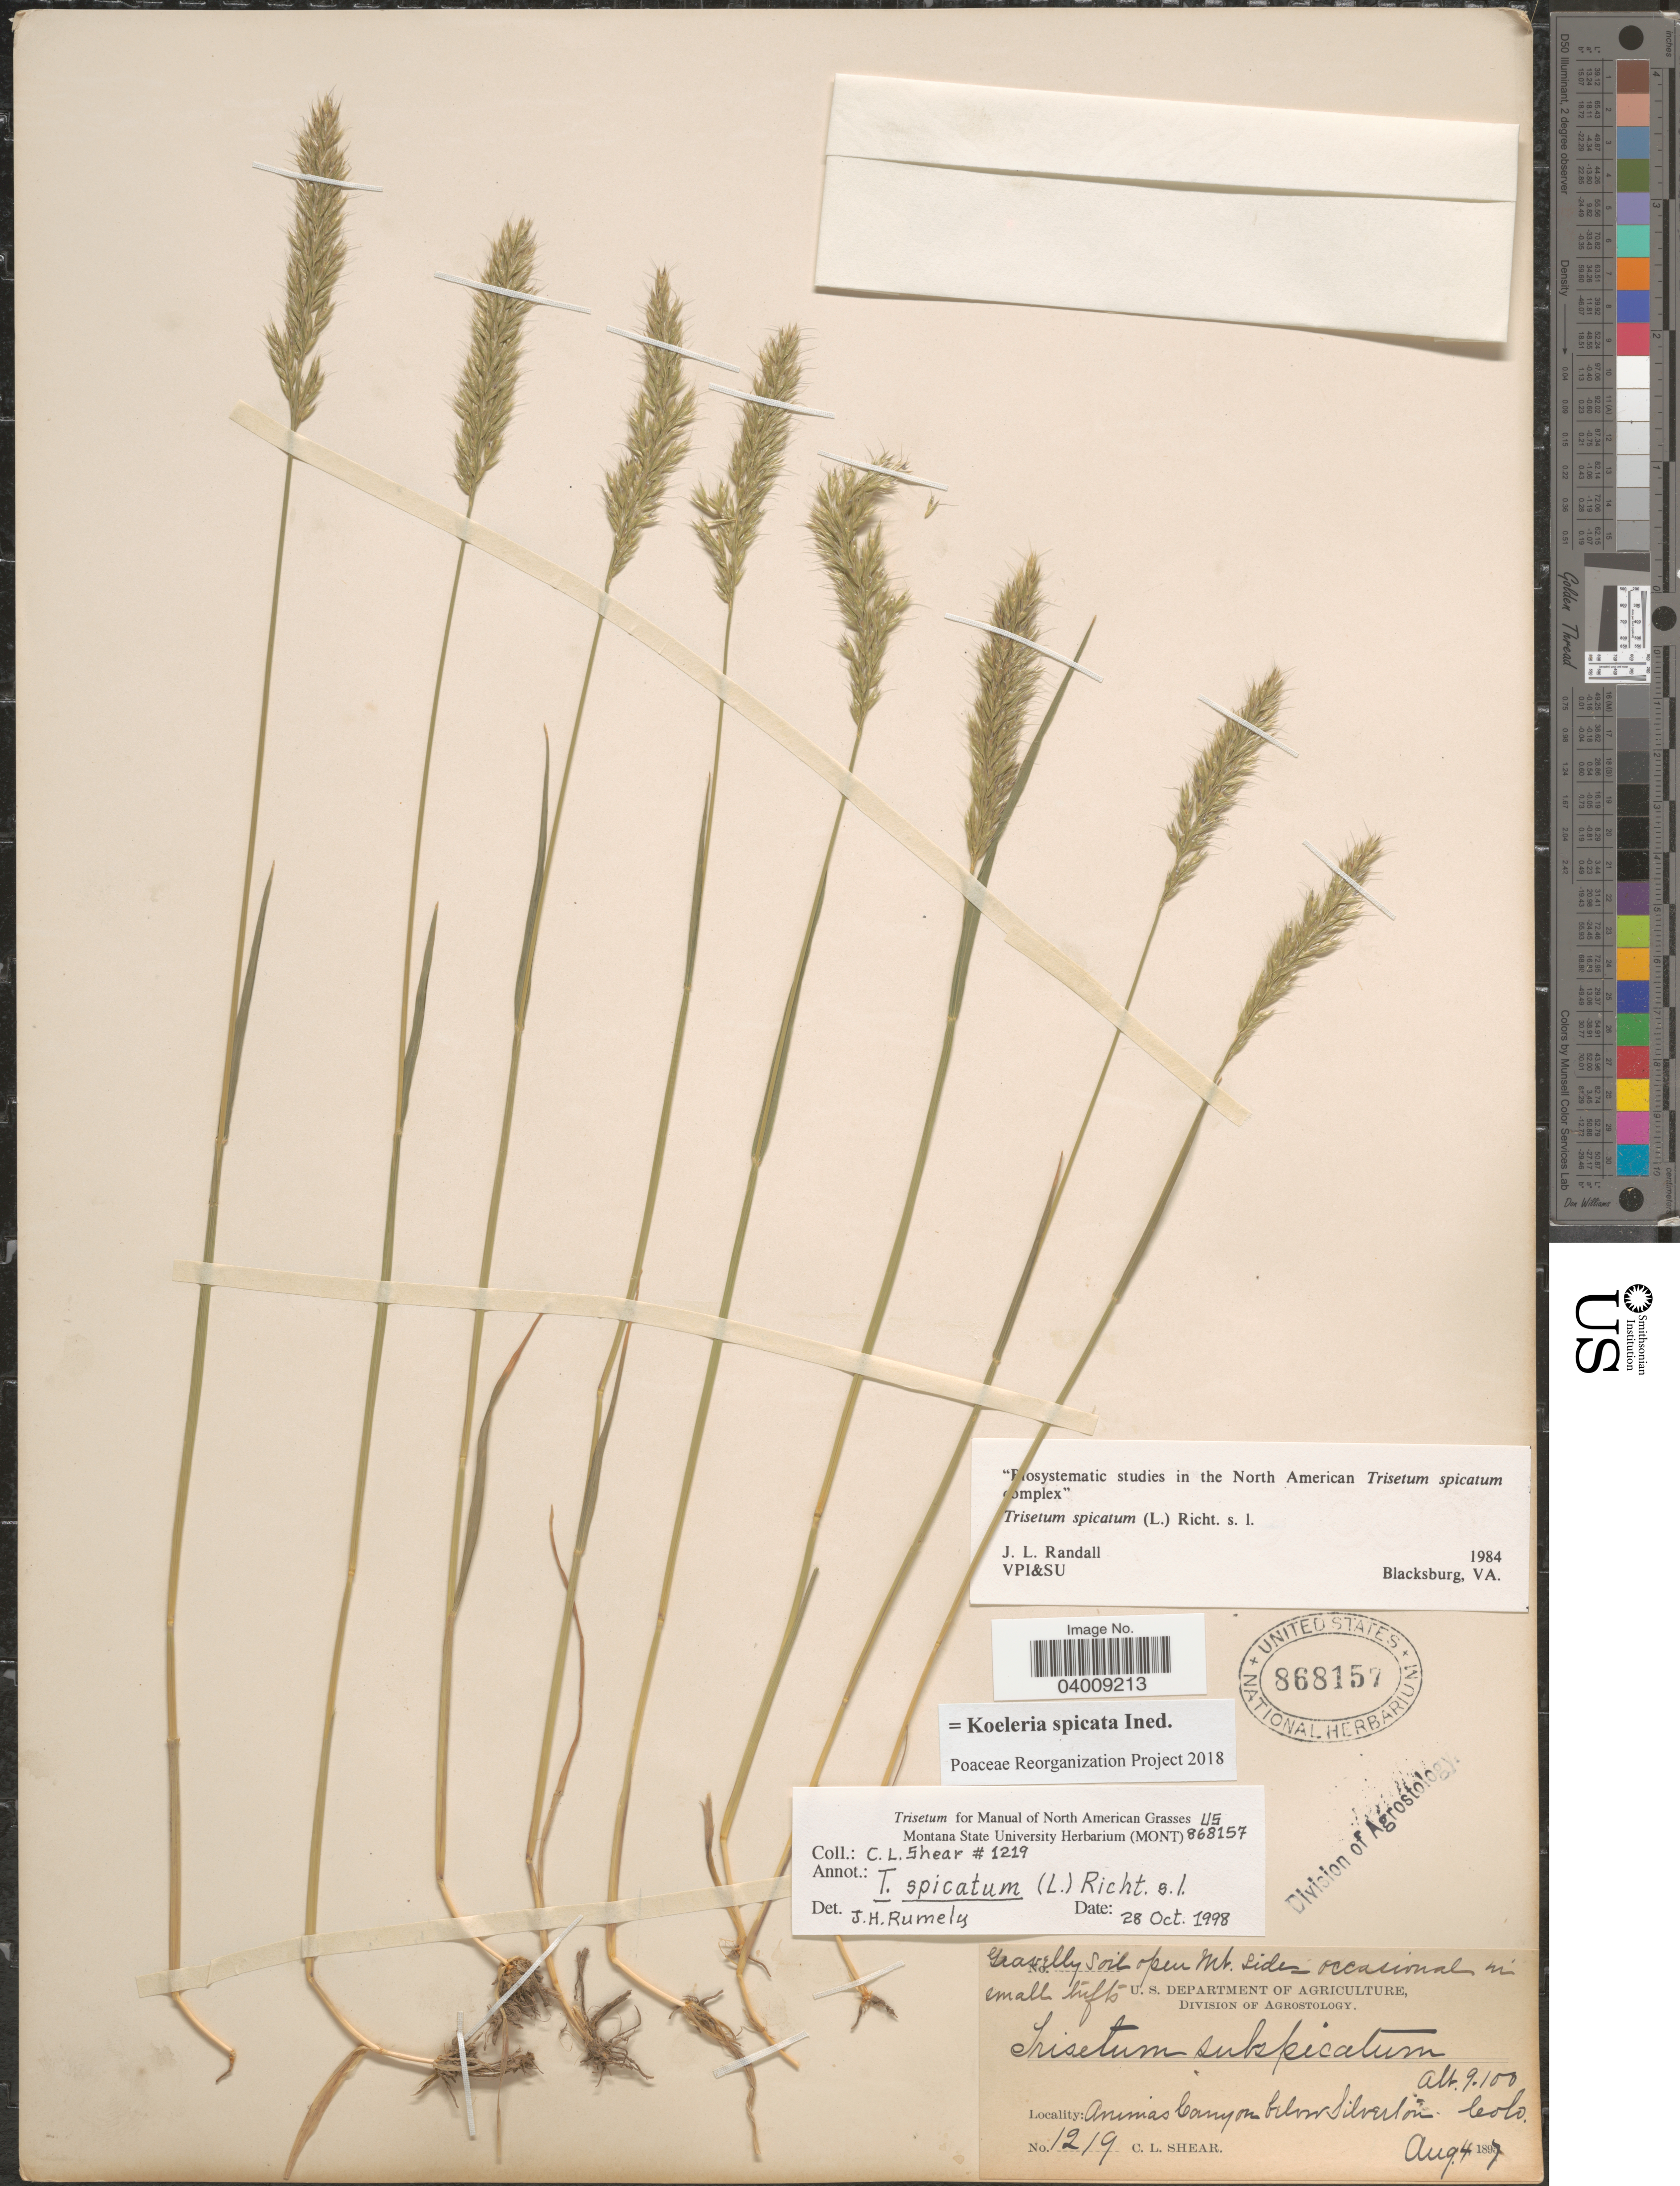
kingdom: Plantae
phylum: Tracheophyta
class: Liliopsida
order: Poales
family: Poaceae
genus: Koeleria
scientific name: Koeleria spicata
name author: (L.) Barberá et al.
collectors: C. L. Shear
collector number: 1219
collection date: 1897-08-04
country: United States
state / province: Colorado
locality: Animas Canyon below Silverton.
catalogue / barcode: US 868157